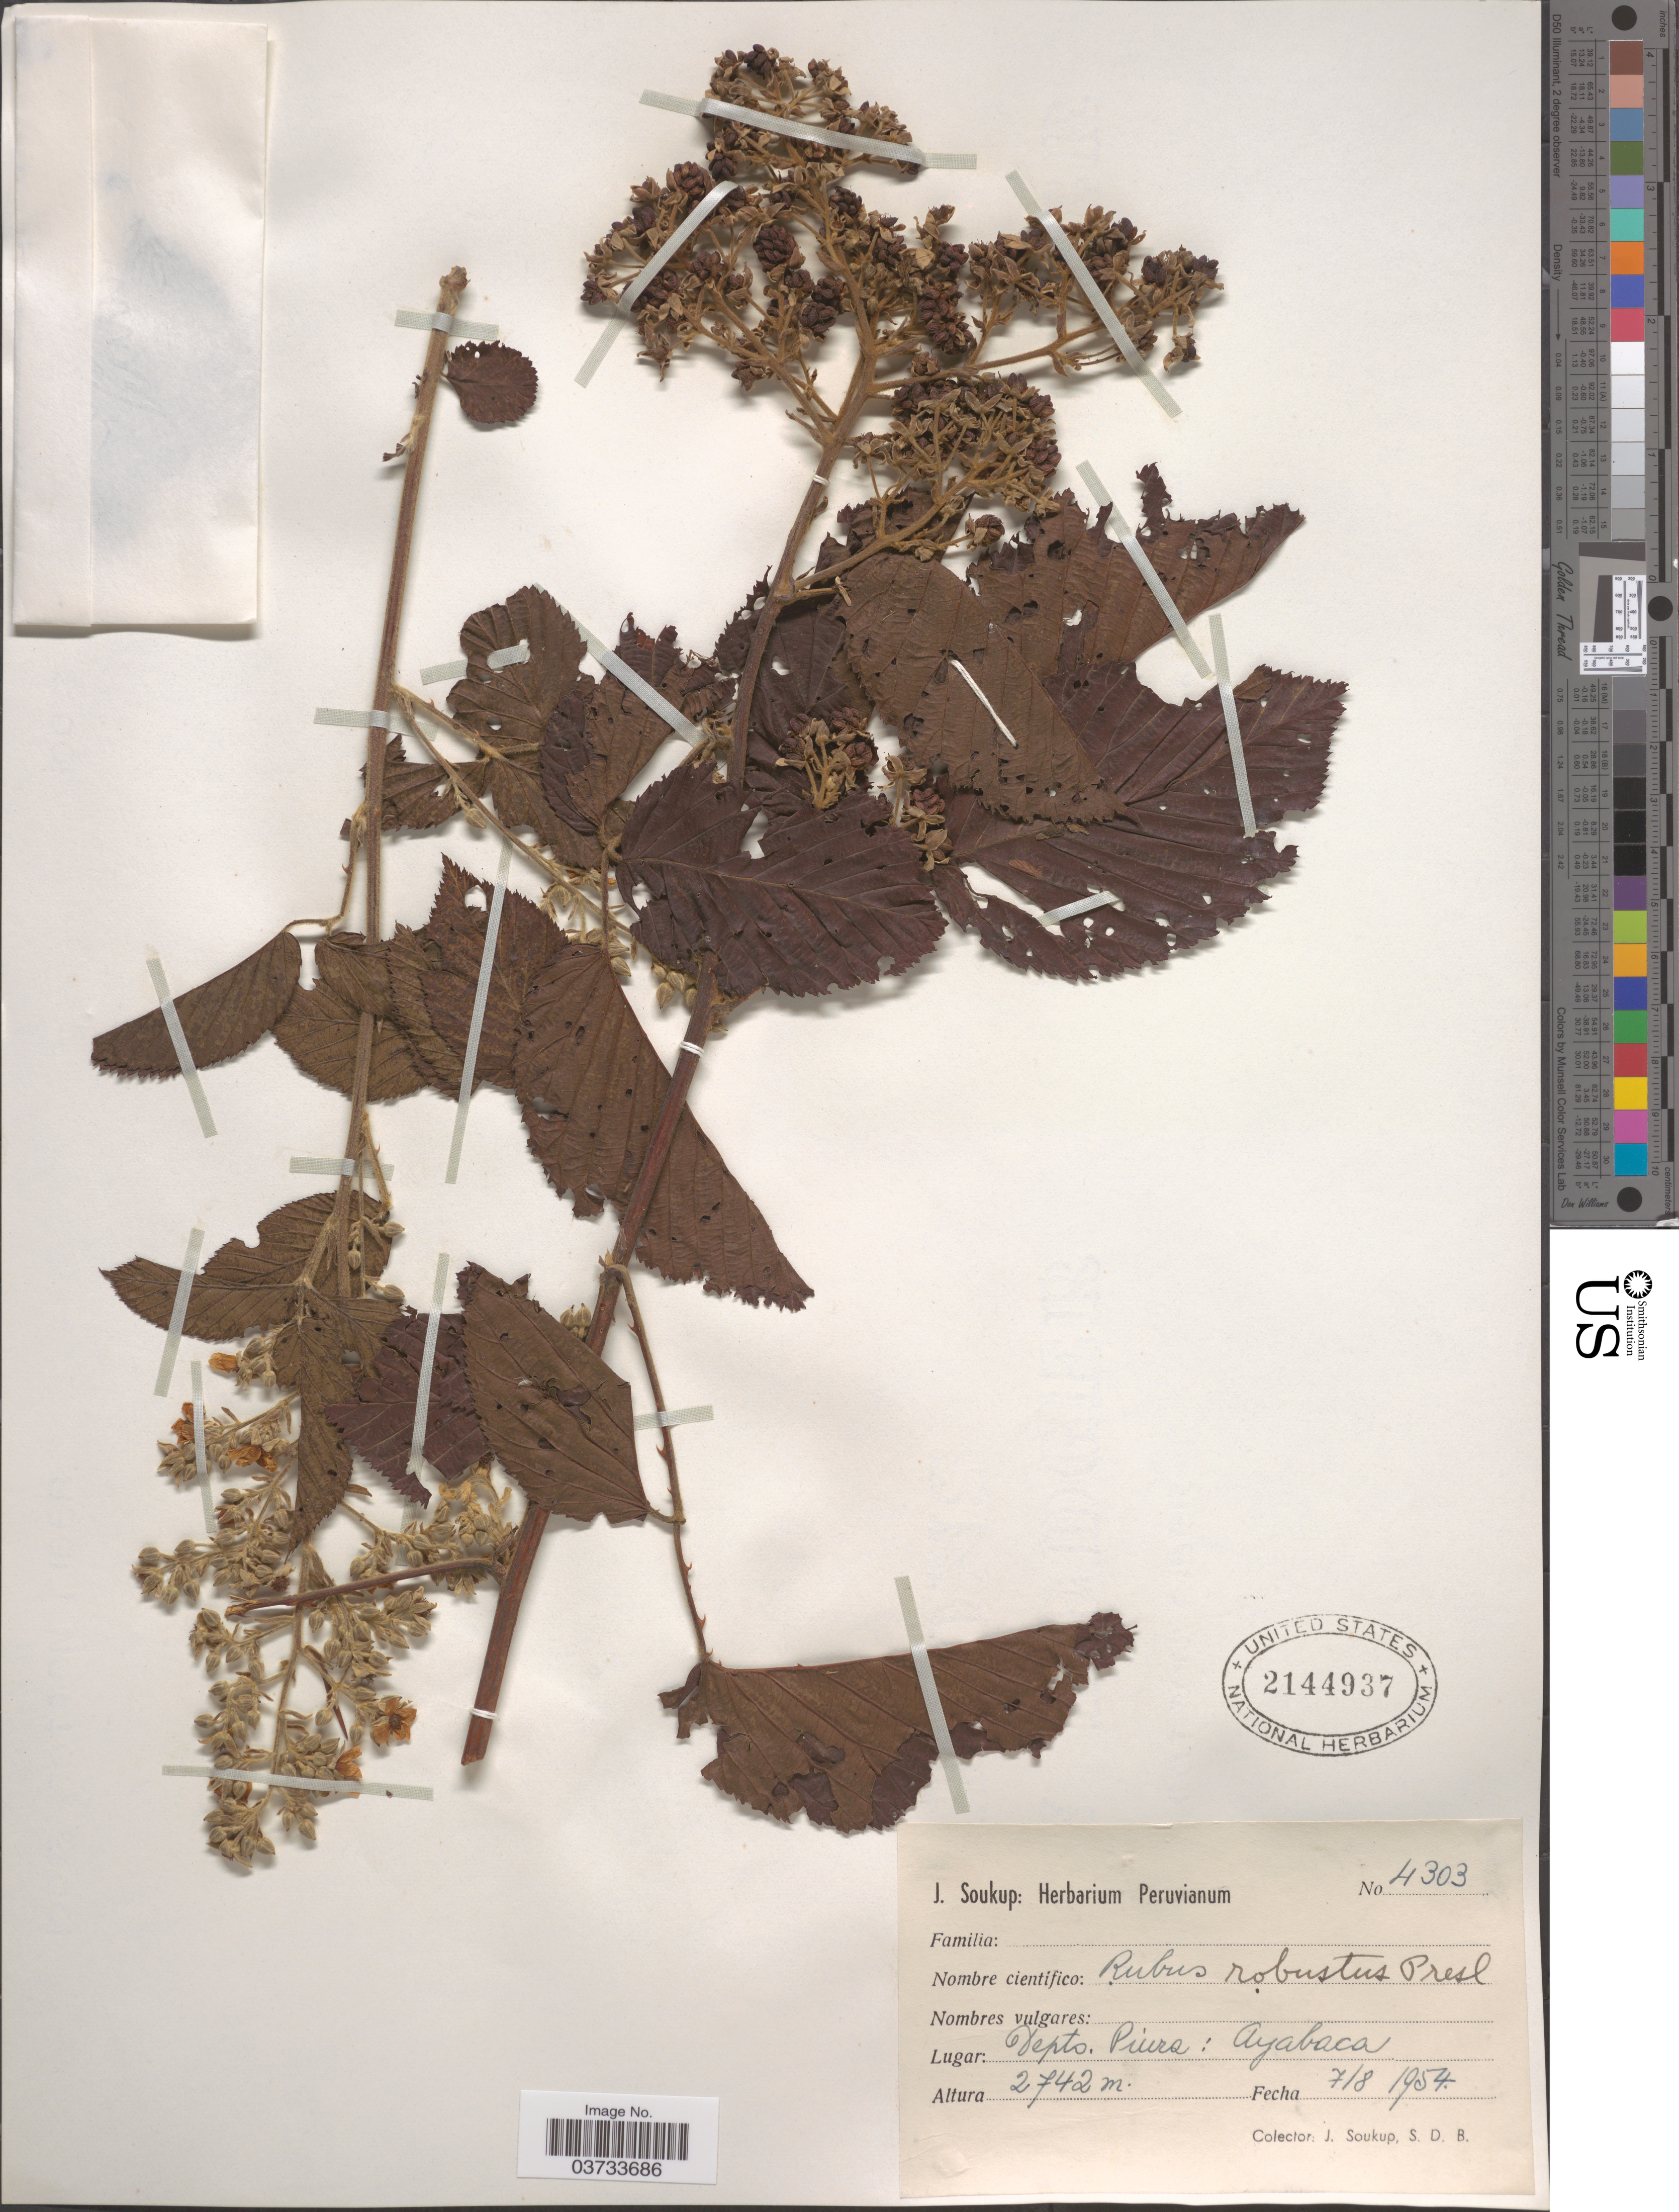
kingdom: Plantae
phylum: Tracheophyta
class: Magnoliopsida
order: Rosales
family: Rosaceae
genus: Rubus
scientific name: Rubus robustus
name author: C. Presl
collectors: J. Soukup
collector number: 4303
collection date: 1954-08-07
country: Peru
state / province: Piura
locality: Depto. Piura: Ayabaca.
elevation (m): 2742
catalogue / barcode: US 2144937